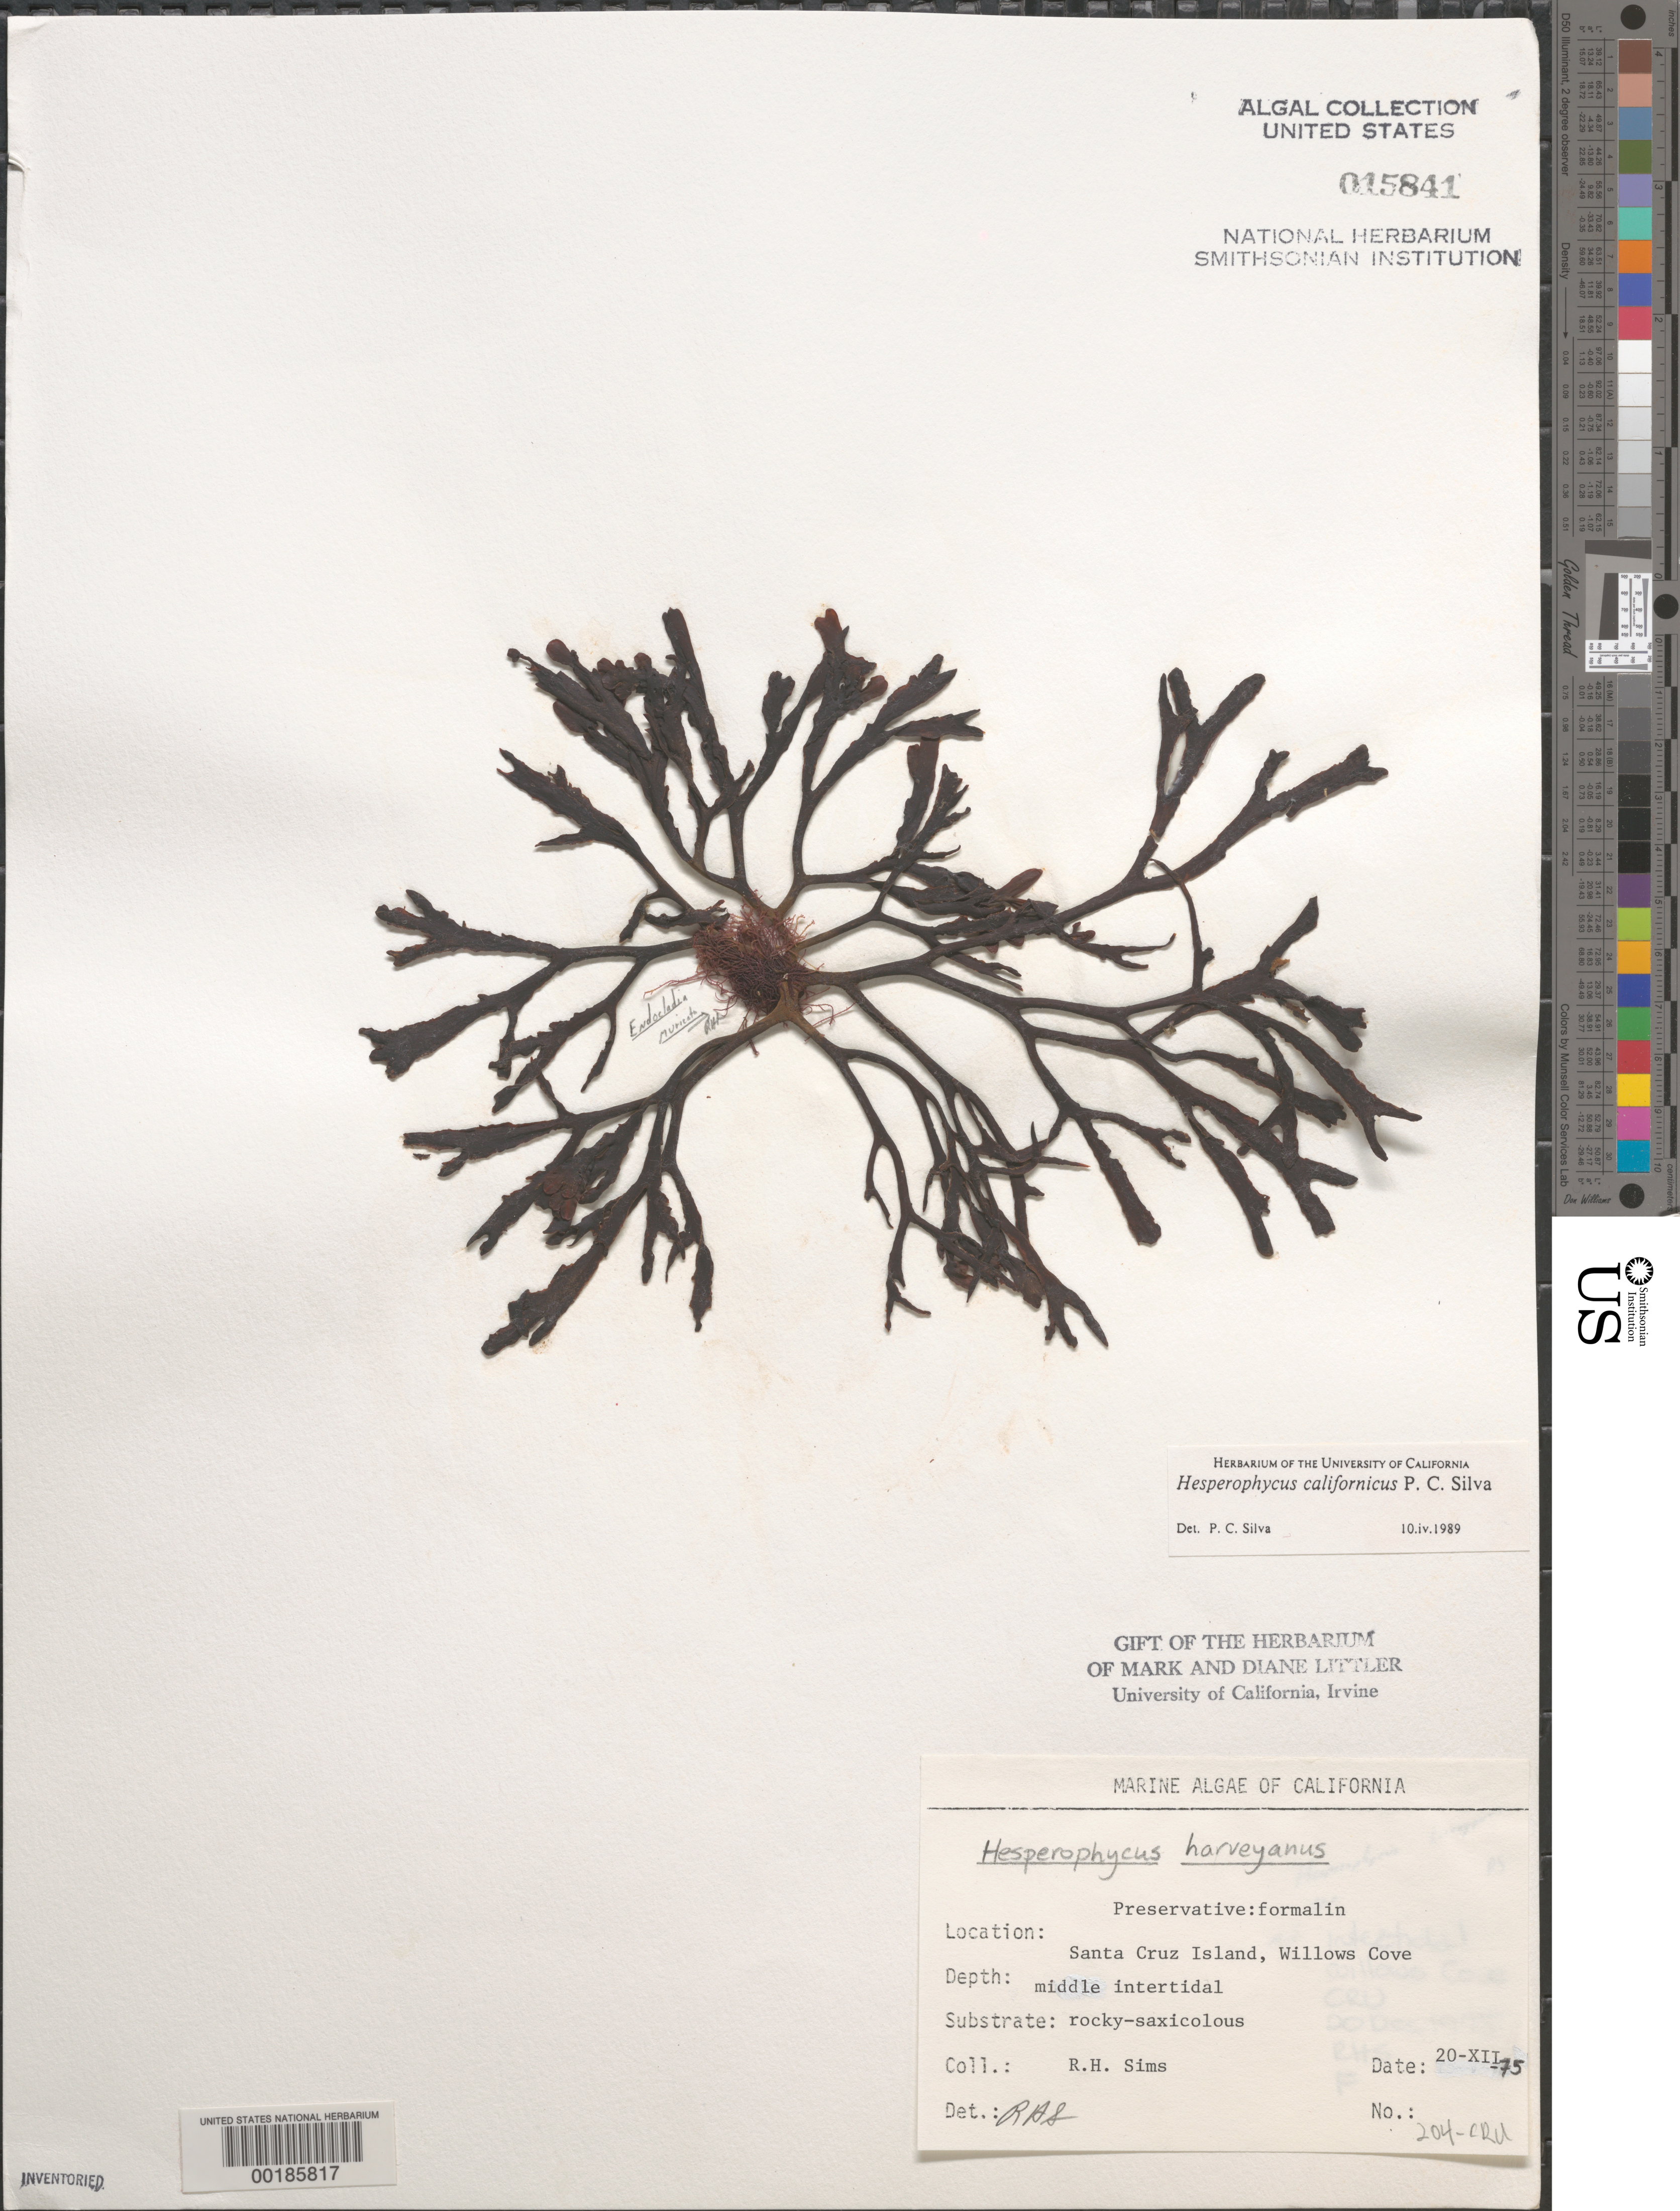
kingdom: Chromista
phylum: Ochrophyta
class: Phaeophyceae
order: Fucales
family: Fucaceae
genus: Hesperophycus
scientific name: Hesperophycus californicus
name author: P.C. Silva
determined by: Silva, P. C.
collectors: R. H. Sims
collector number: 204-cru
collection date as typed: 20 Dec 1975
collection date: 1975-12-20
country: United States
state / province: California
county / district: Santa Barbara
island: Santa Cruz Island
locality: Willows Cove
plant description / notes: BLM-SOCALBIGHT Rocky Intertidal Survey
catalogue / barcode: US 15841